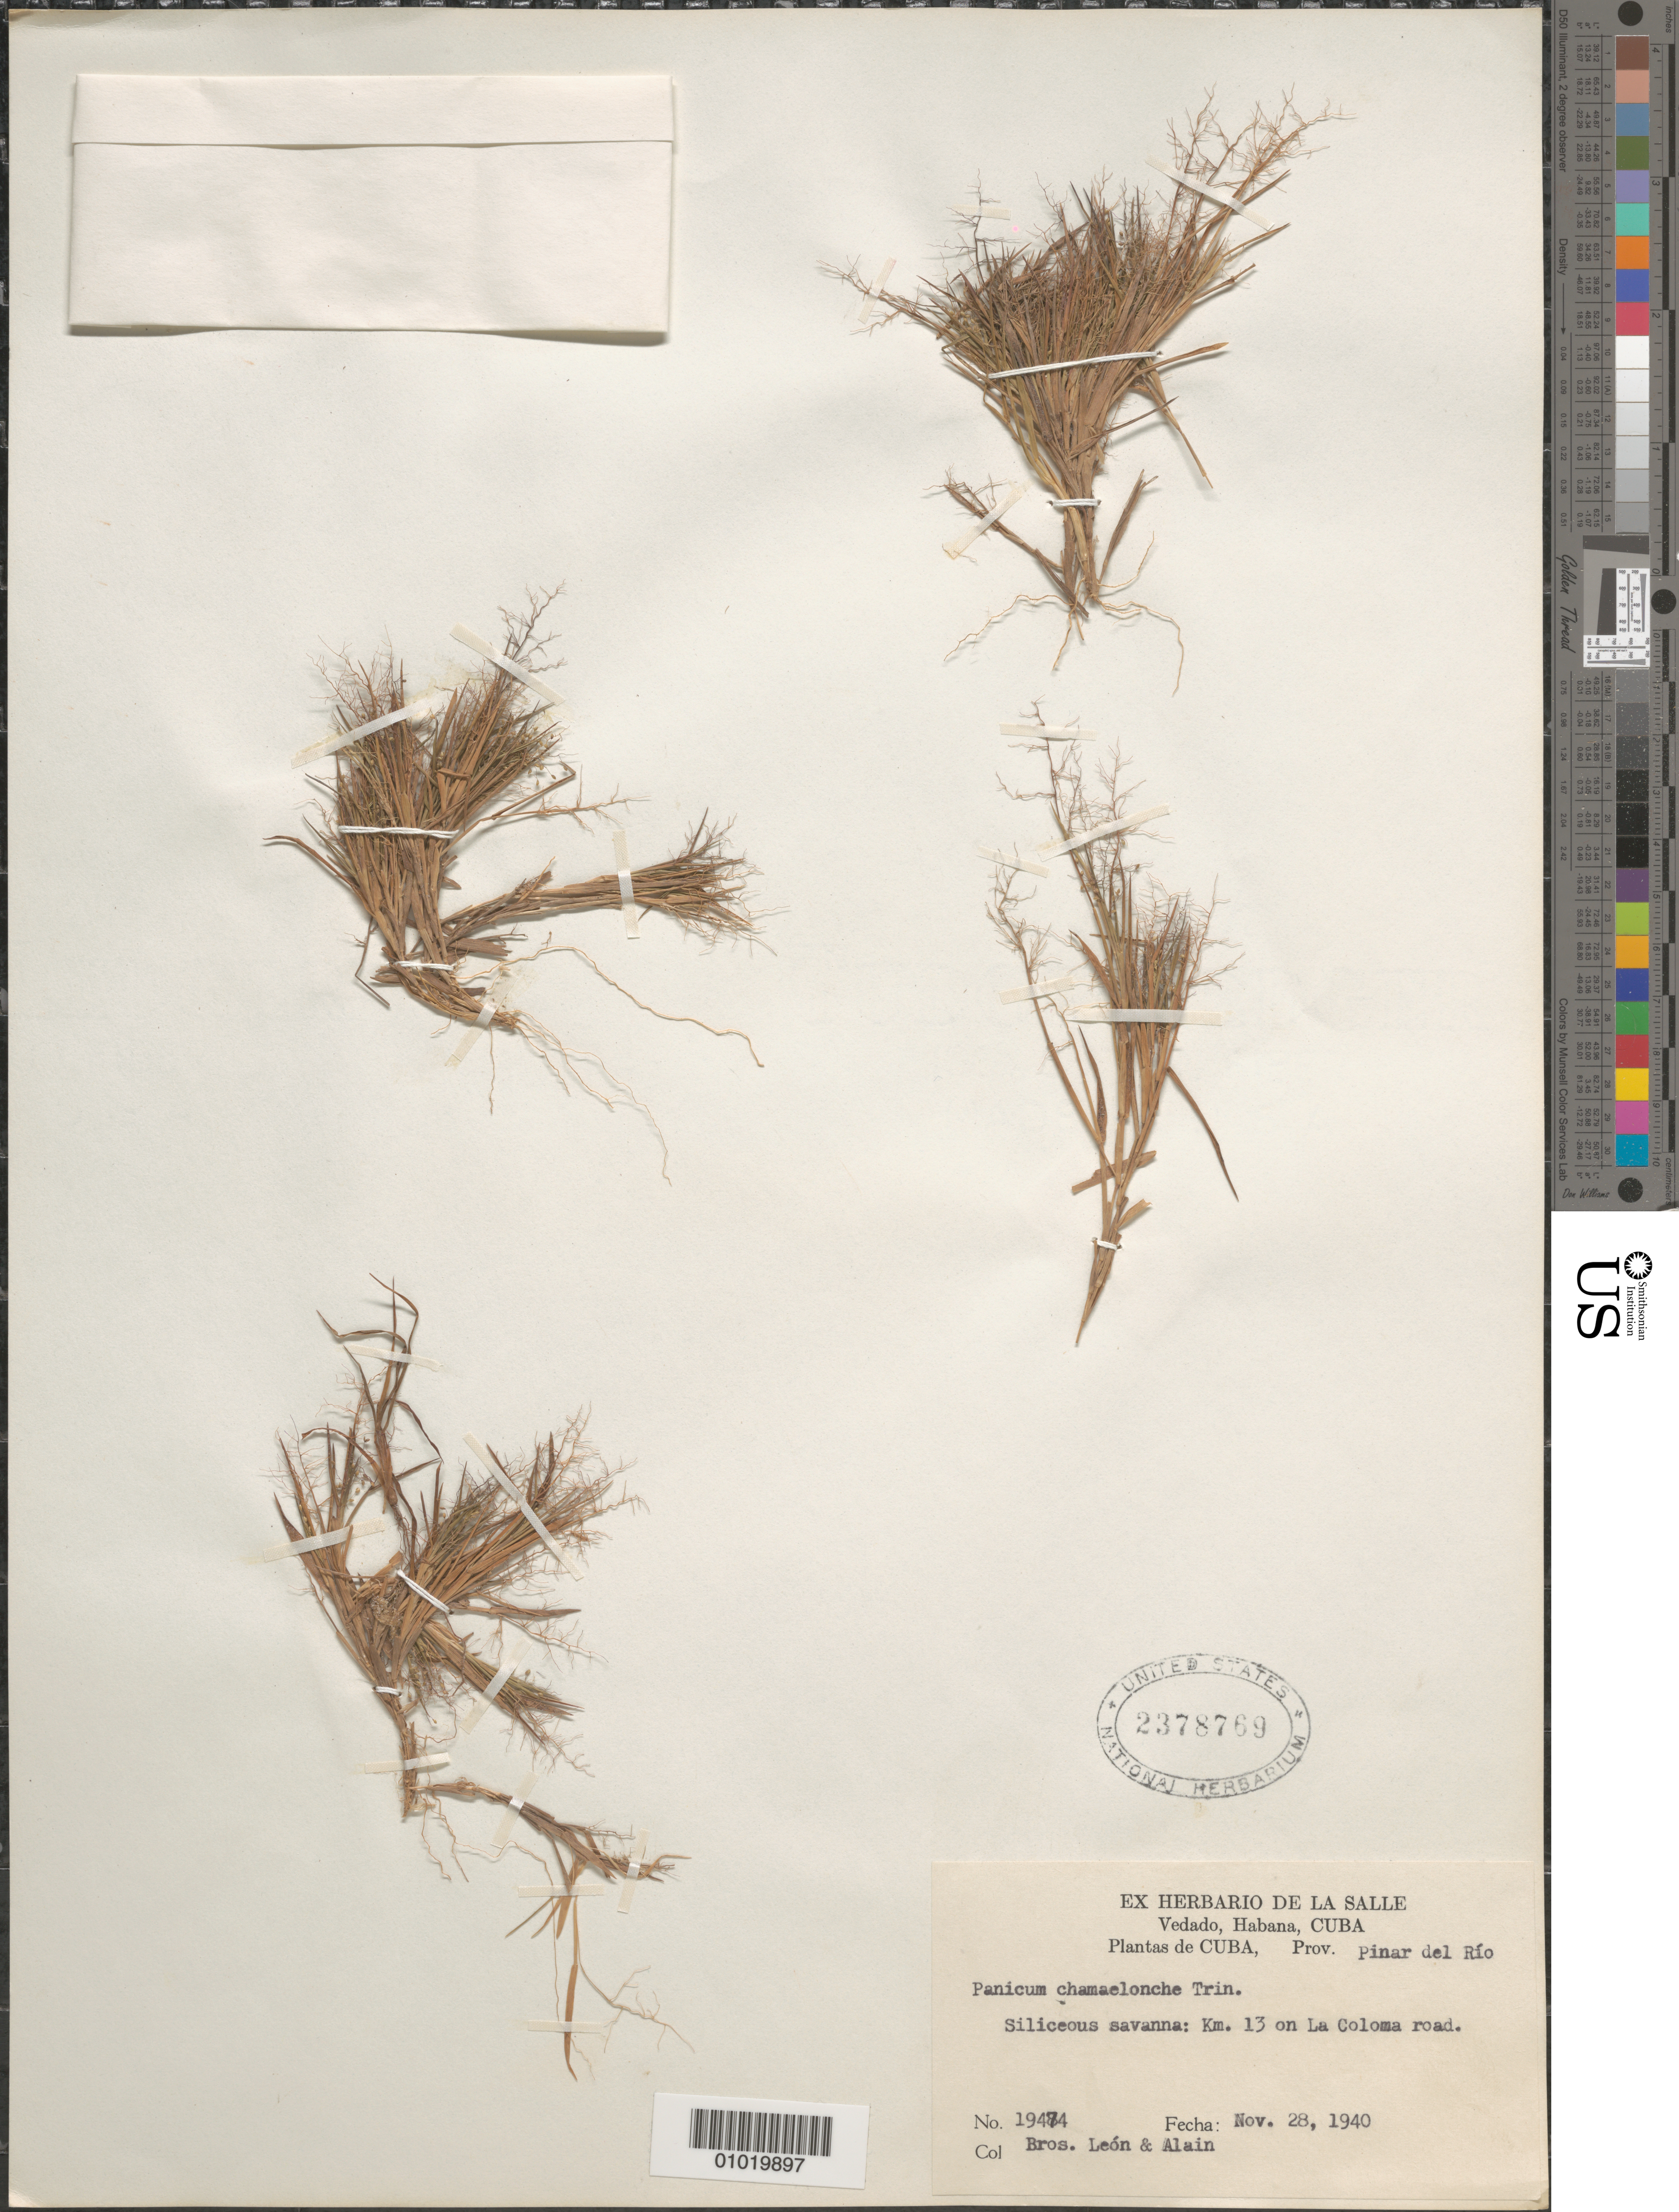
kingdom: Plantae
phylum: Tracheophyta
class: Liliopsida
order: Poales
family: Poaceae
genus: Panicum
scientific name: Panicum chamaelonche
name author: Trin.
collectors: Bro. León & A. H. Liogier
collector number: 19474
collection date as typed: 28 Nov 1940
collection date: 1940-11-28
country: Cuba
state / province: Pinar del Rio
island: Cuba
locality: Siliceous savanna: Km 13 on La Coloma road Pinar del Rio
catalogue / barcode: US 2378769